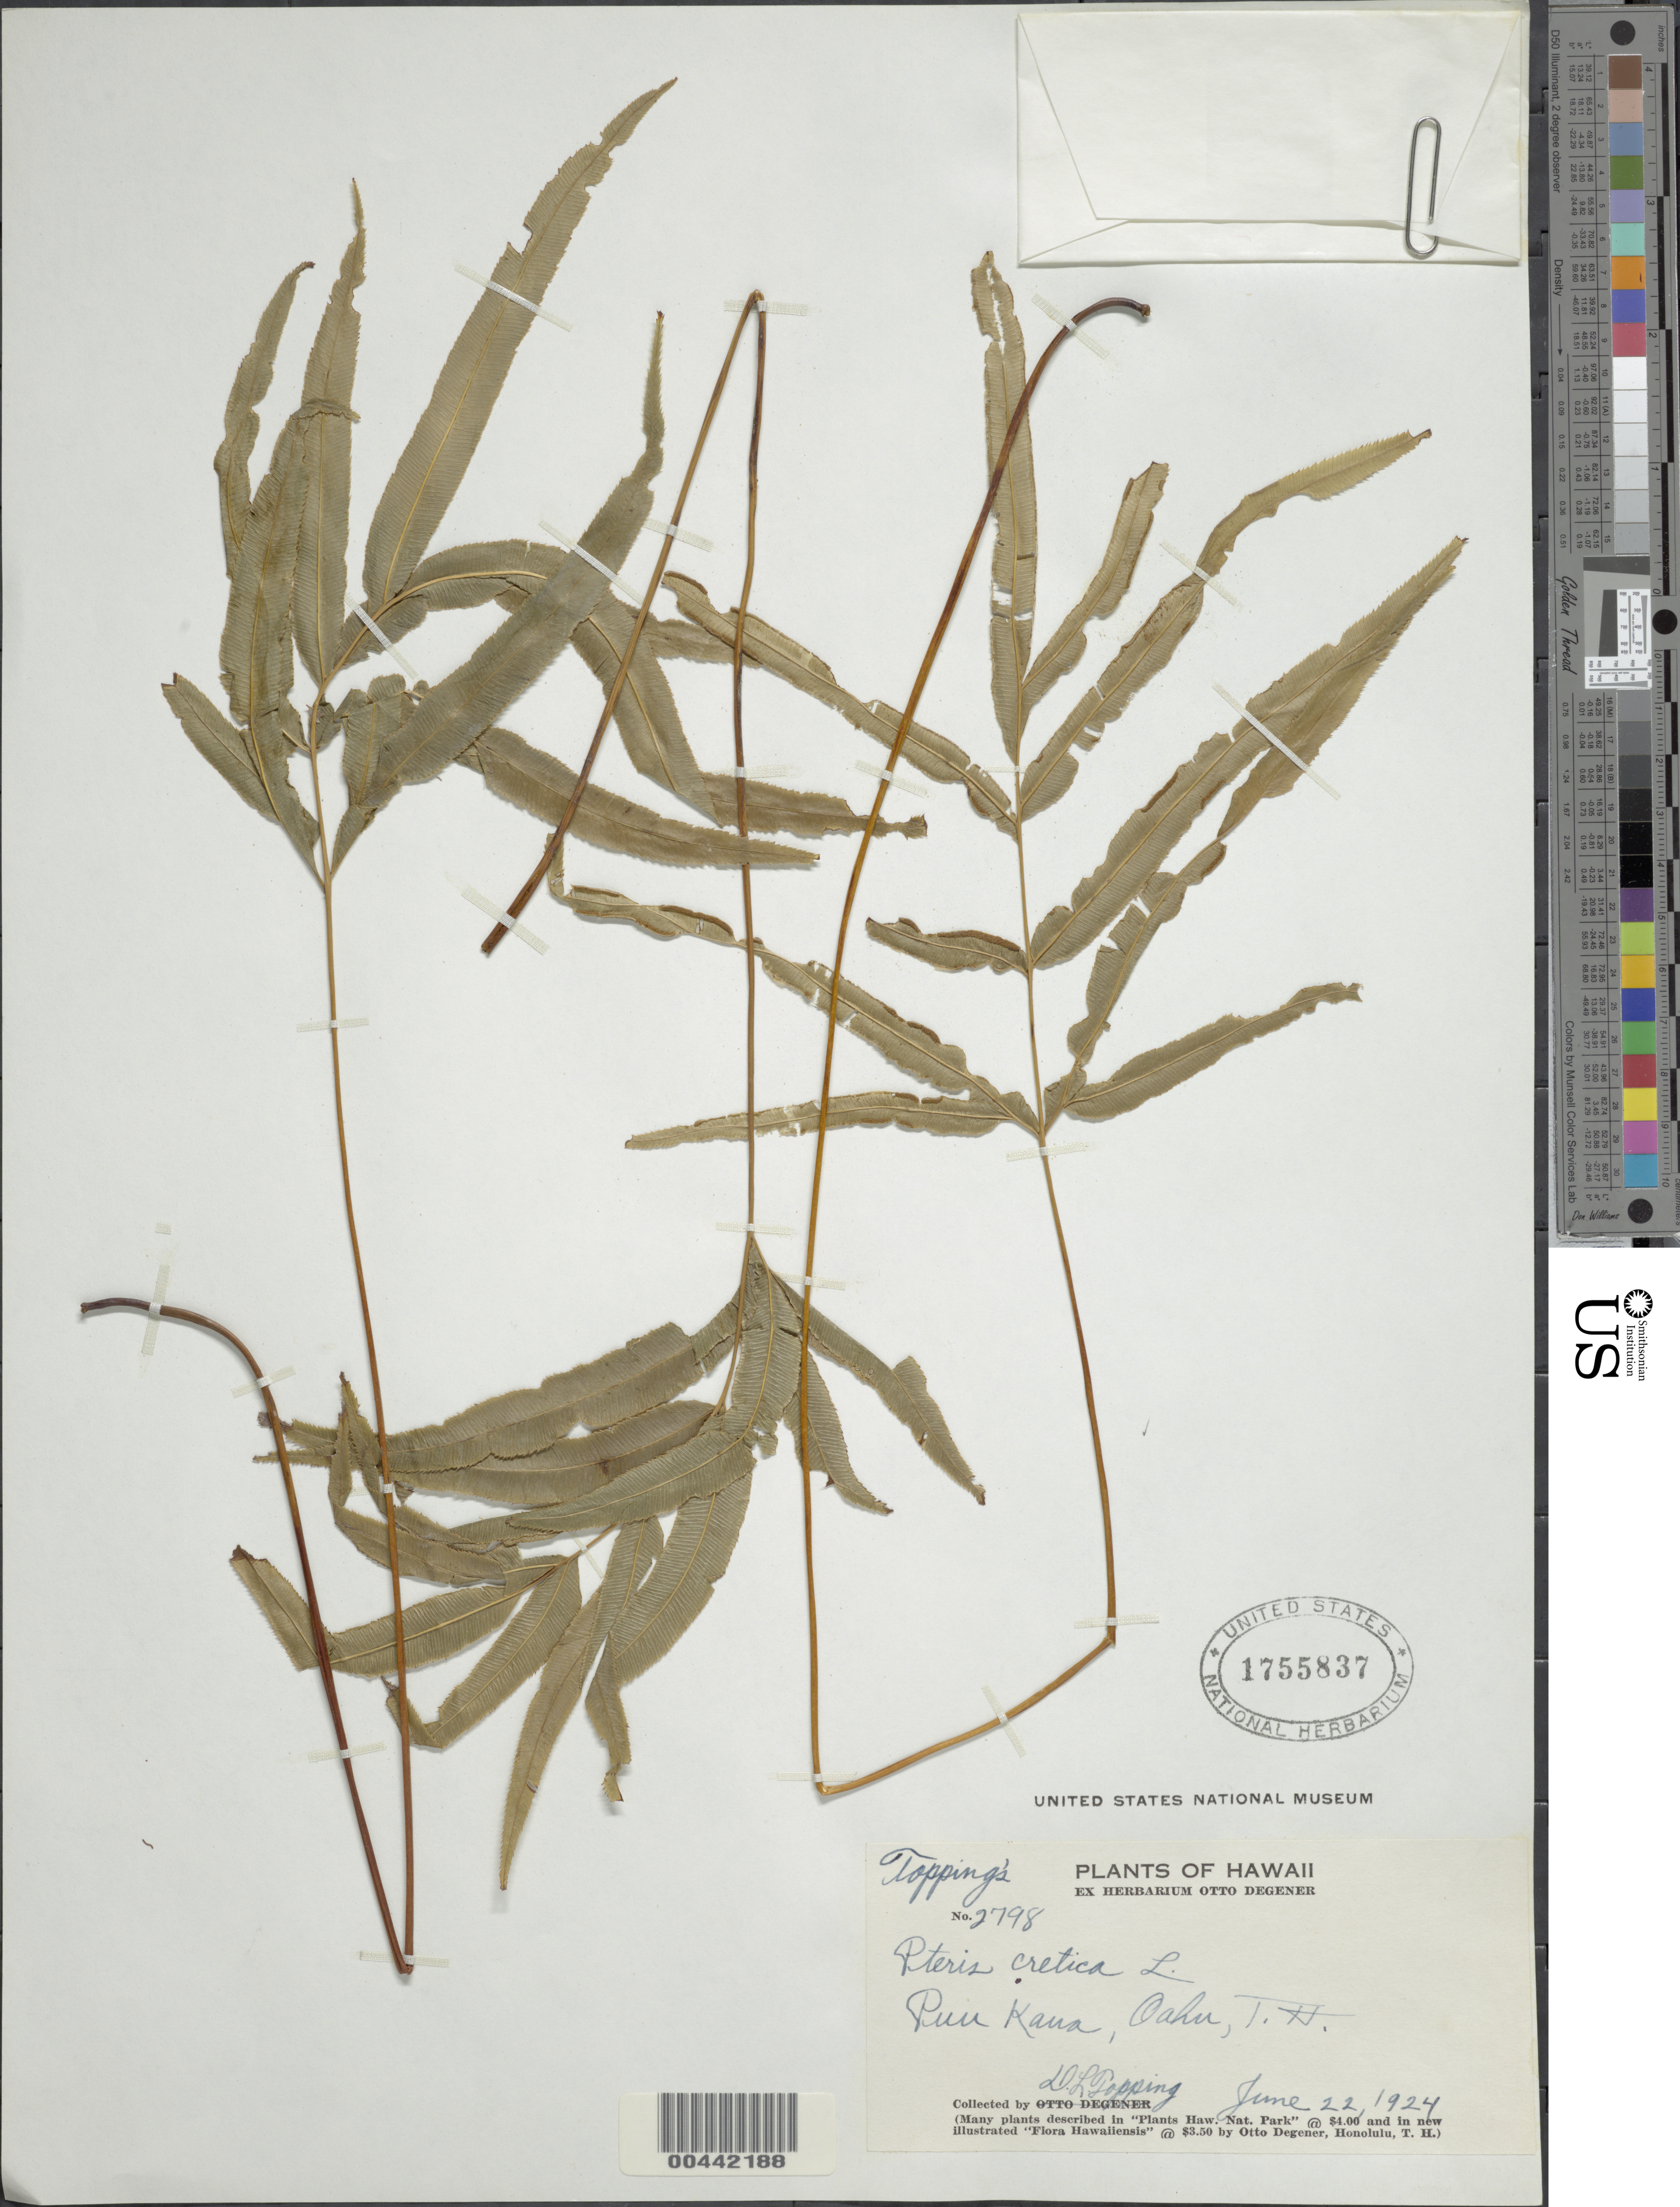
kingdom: Plantae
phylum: Tracheophyta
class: Polypodiopsida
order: Polypodiales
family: Pteridaceae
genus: Pteris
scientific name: Pteris cretica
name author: L.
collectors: D. L. Topping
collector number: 2798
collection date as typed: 22 Jun 1924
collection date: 1924-06-22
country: United States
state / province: Hawaii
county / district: Honolulu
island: Oahu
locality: Puu Kana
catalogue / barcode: US 1755837